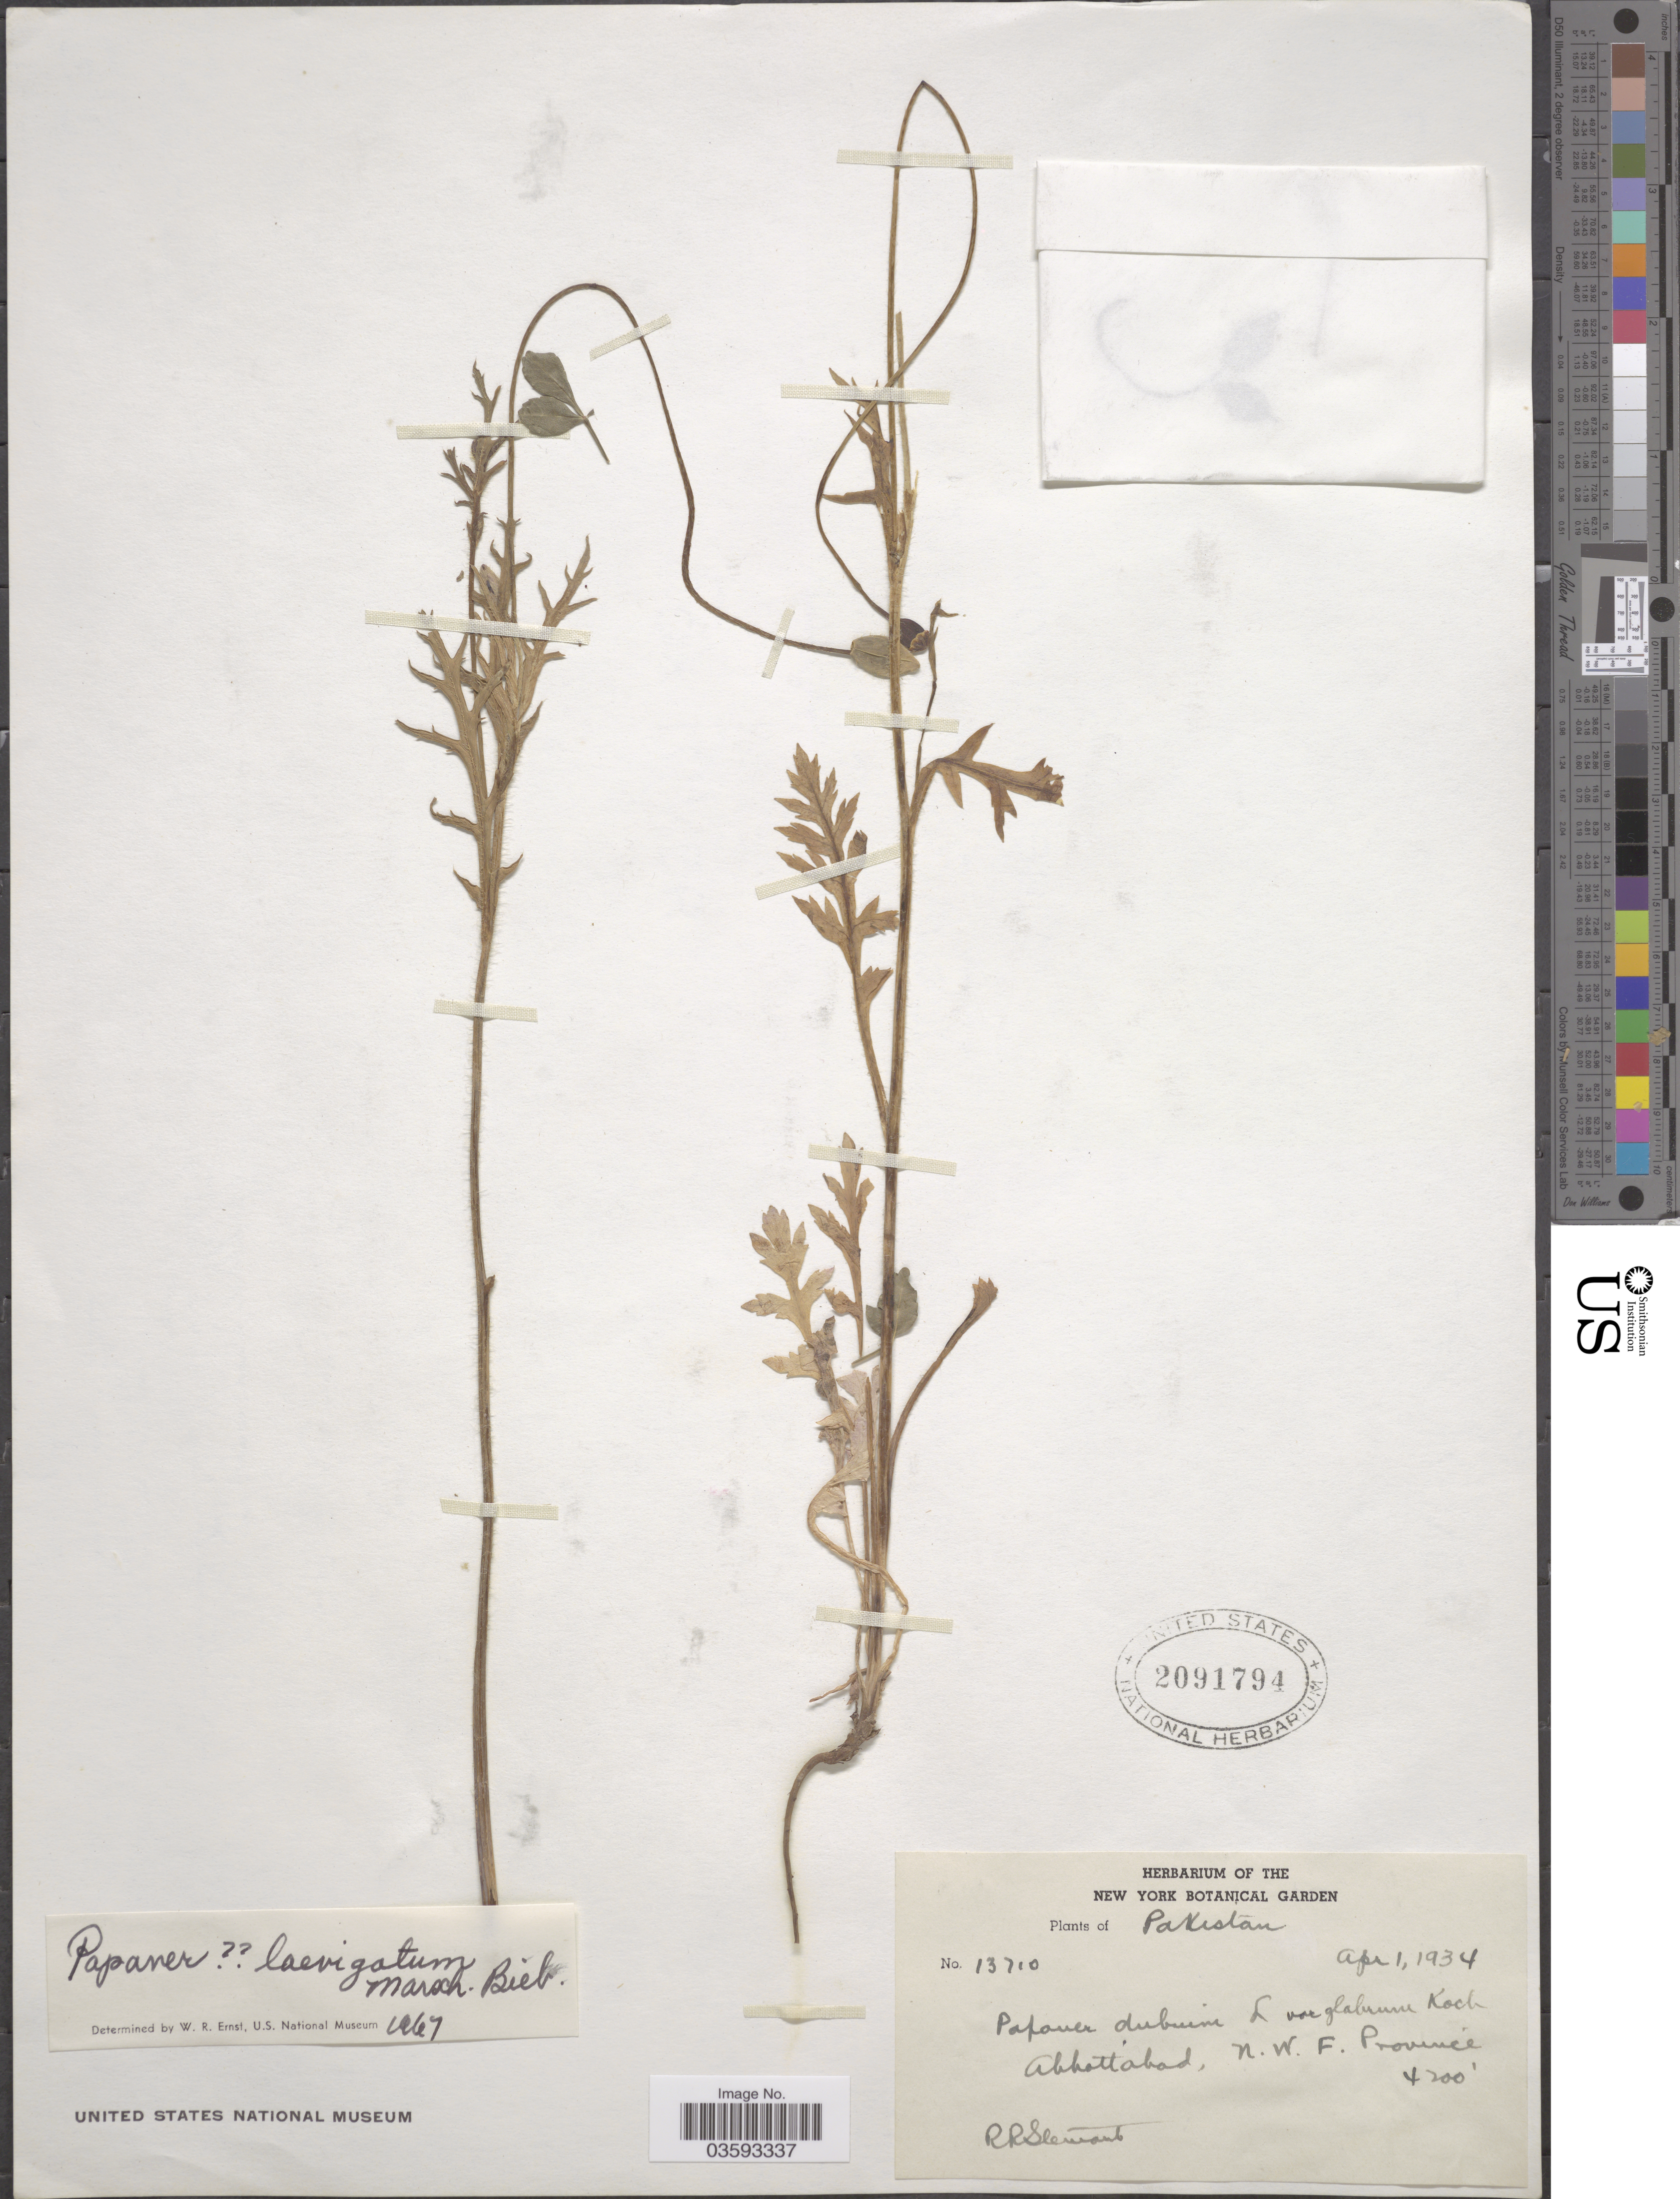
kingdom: Plantae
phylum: Tracheophyta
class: Magnoliopsida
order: Ranunculales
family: Papaveraceae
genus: Papaver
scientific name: Papaver laevigatum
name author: M. Bieb.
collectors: R. Stewart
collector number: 13710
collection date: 1934-04-01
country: Pakistan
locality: Abbottabad, N. W. F. Province.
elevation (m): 1280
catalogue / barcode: US 2091794